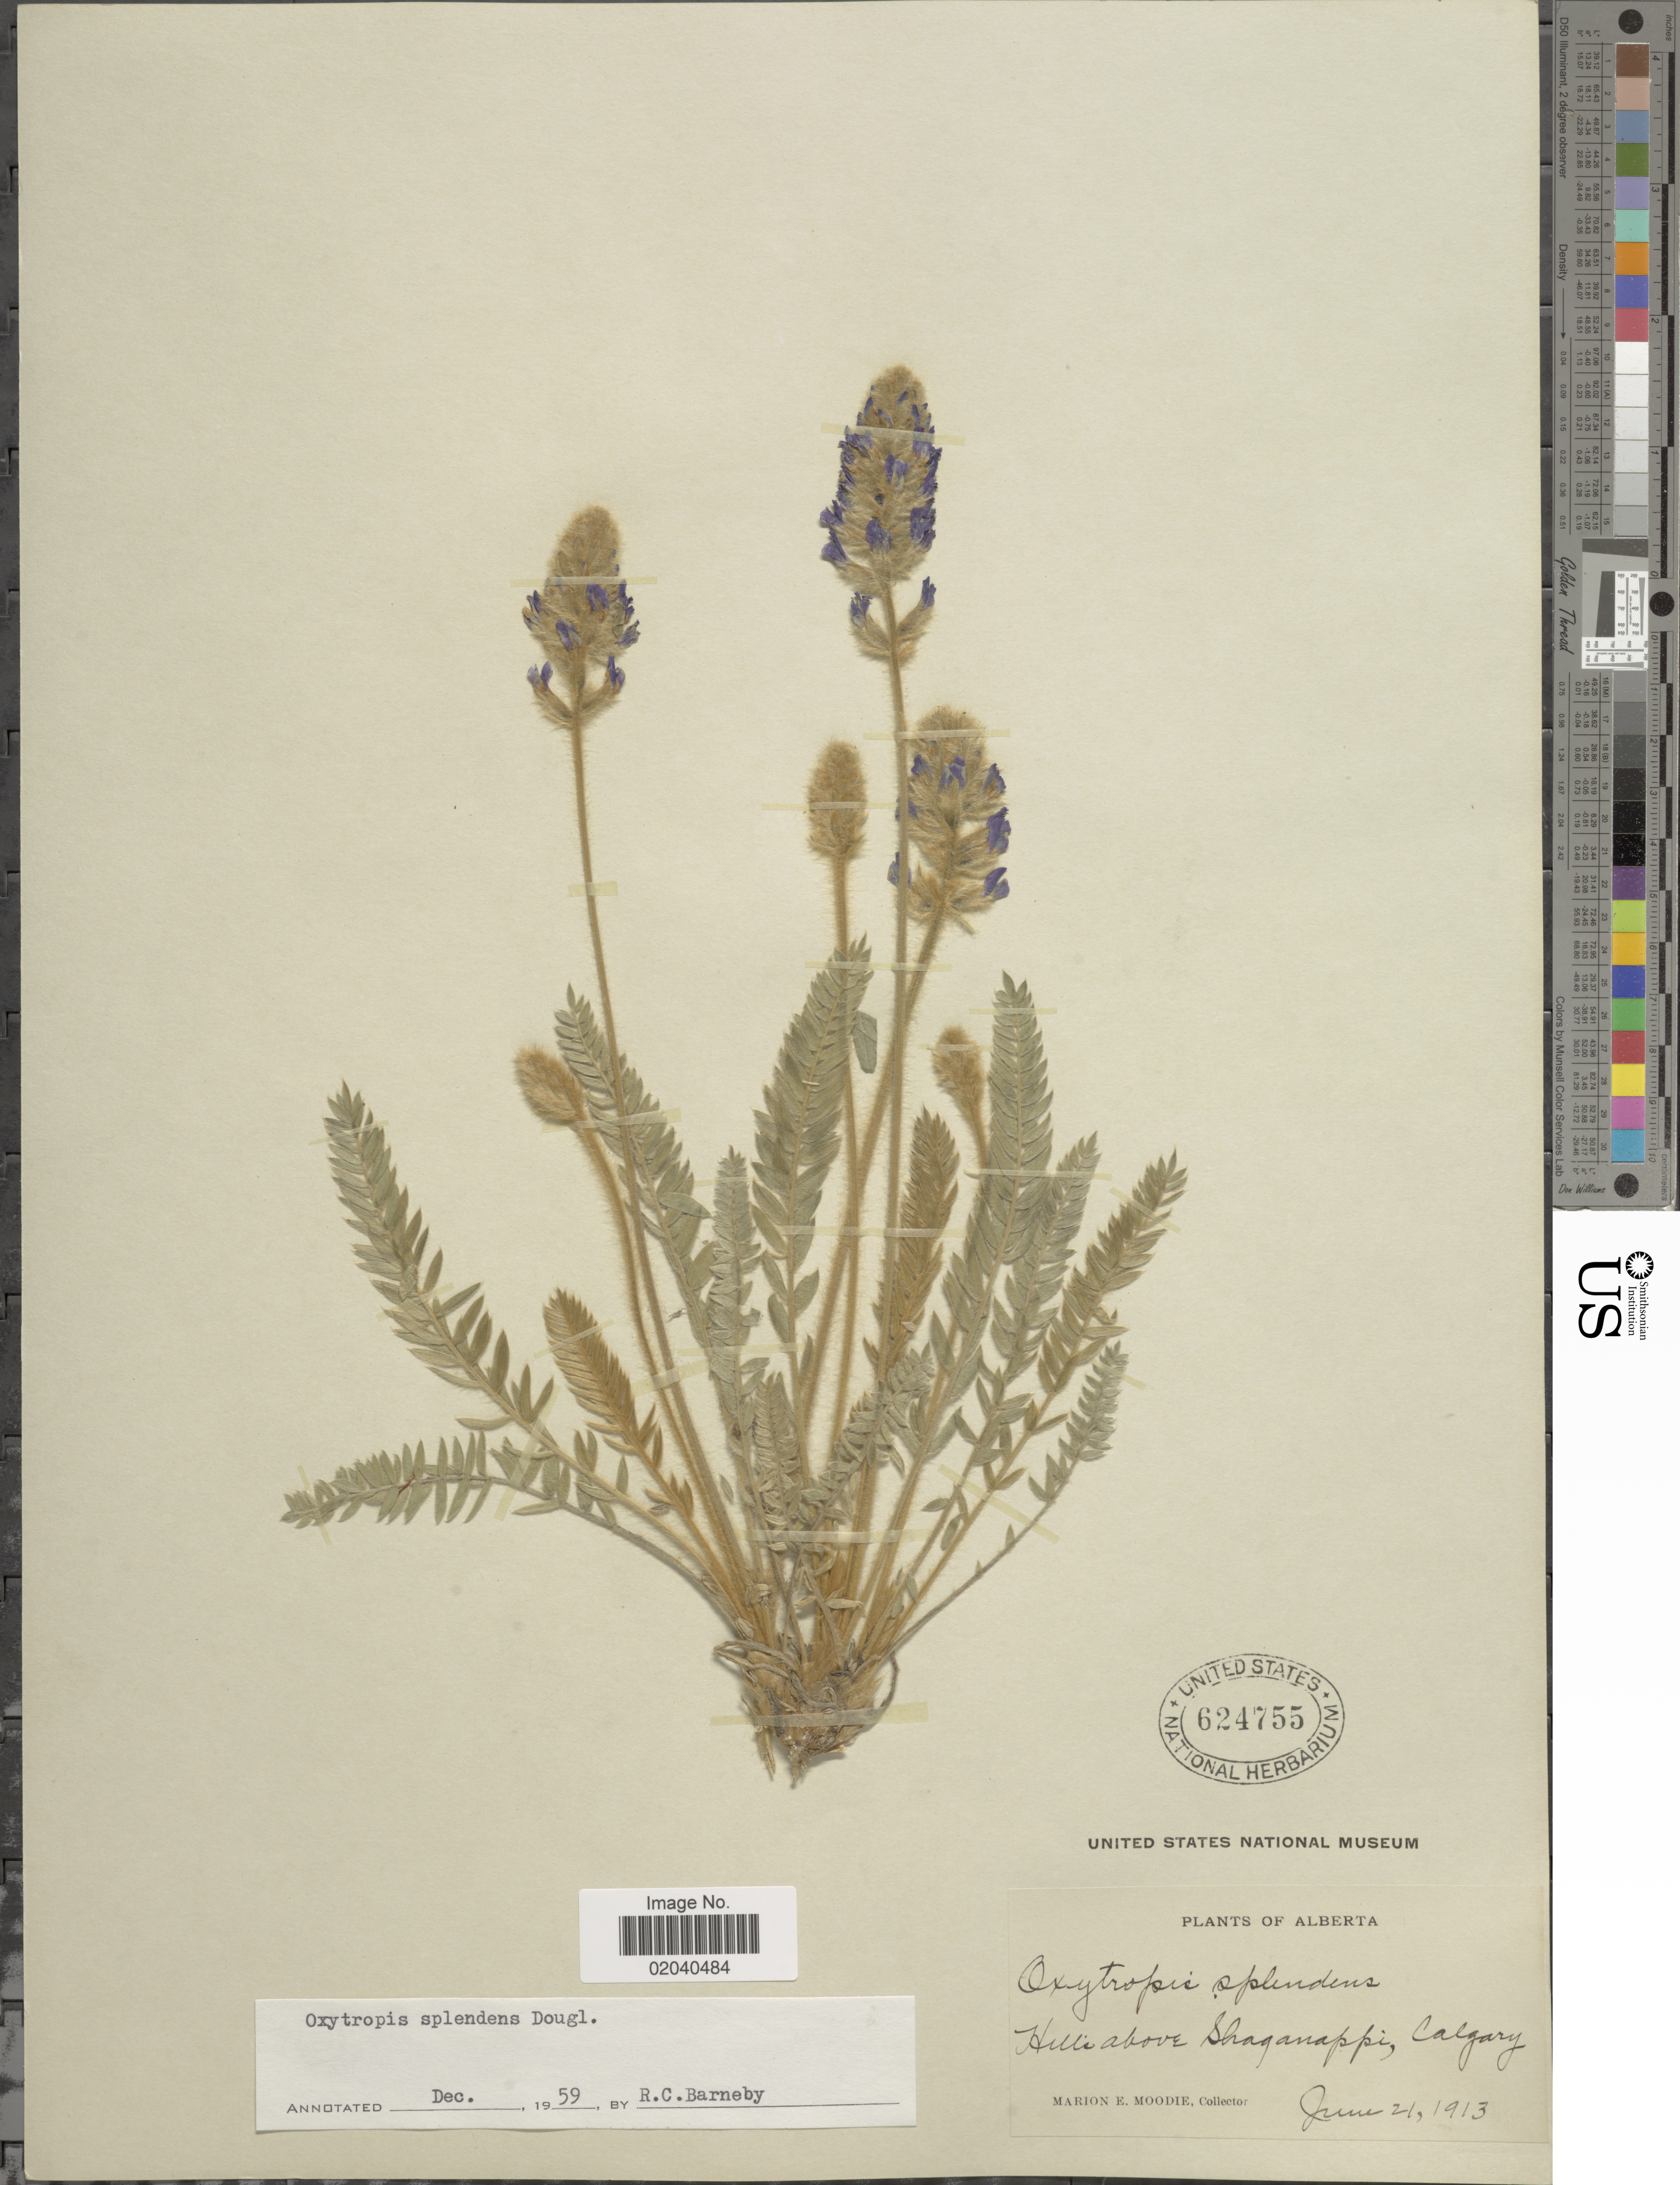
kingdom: Plantae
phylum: Tracheophyta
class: Magnoliopsida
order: Fabales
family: Fabaceae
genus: Oxytropis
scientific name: Oxytropis splendens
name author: Douglas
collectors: M. E. Moodie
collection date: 1913-06-21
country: Canada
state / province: Alberta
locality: Hills above Shaganappi, Calgary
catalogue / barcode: US 624755